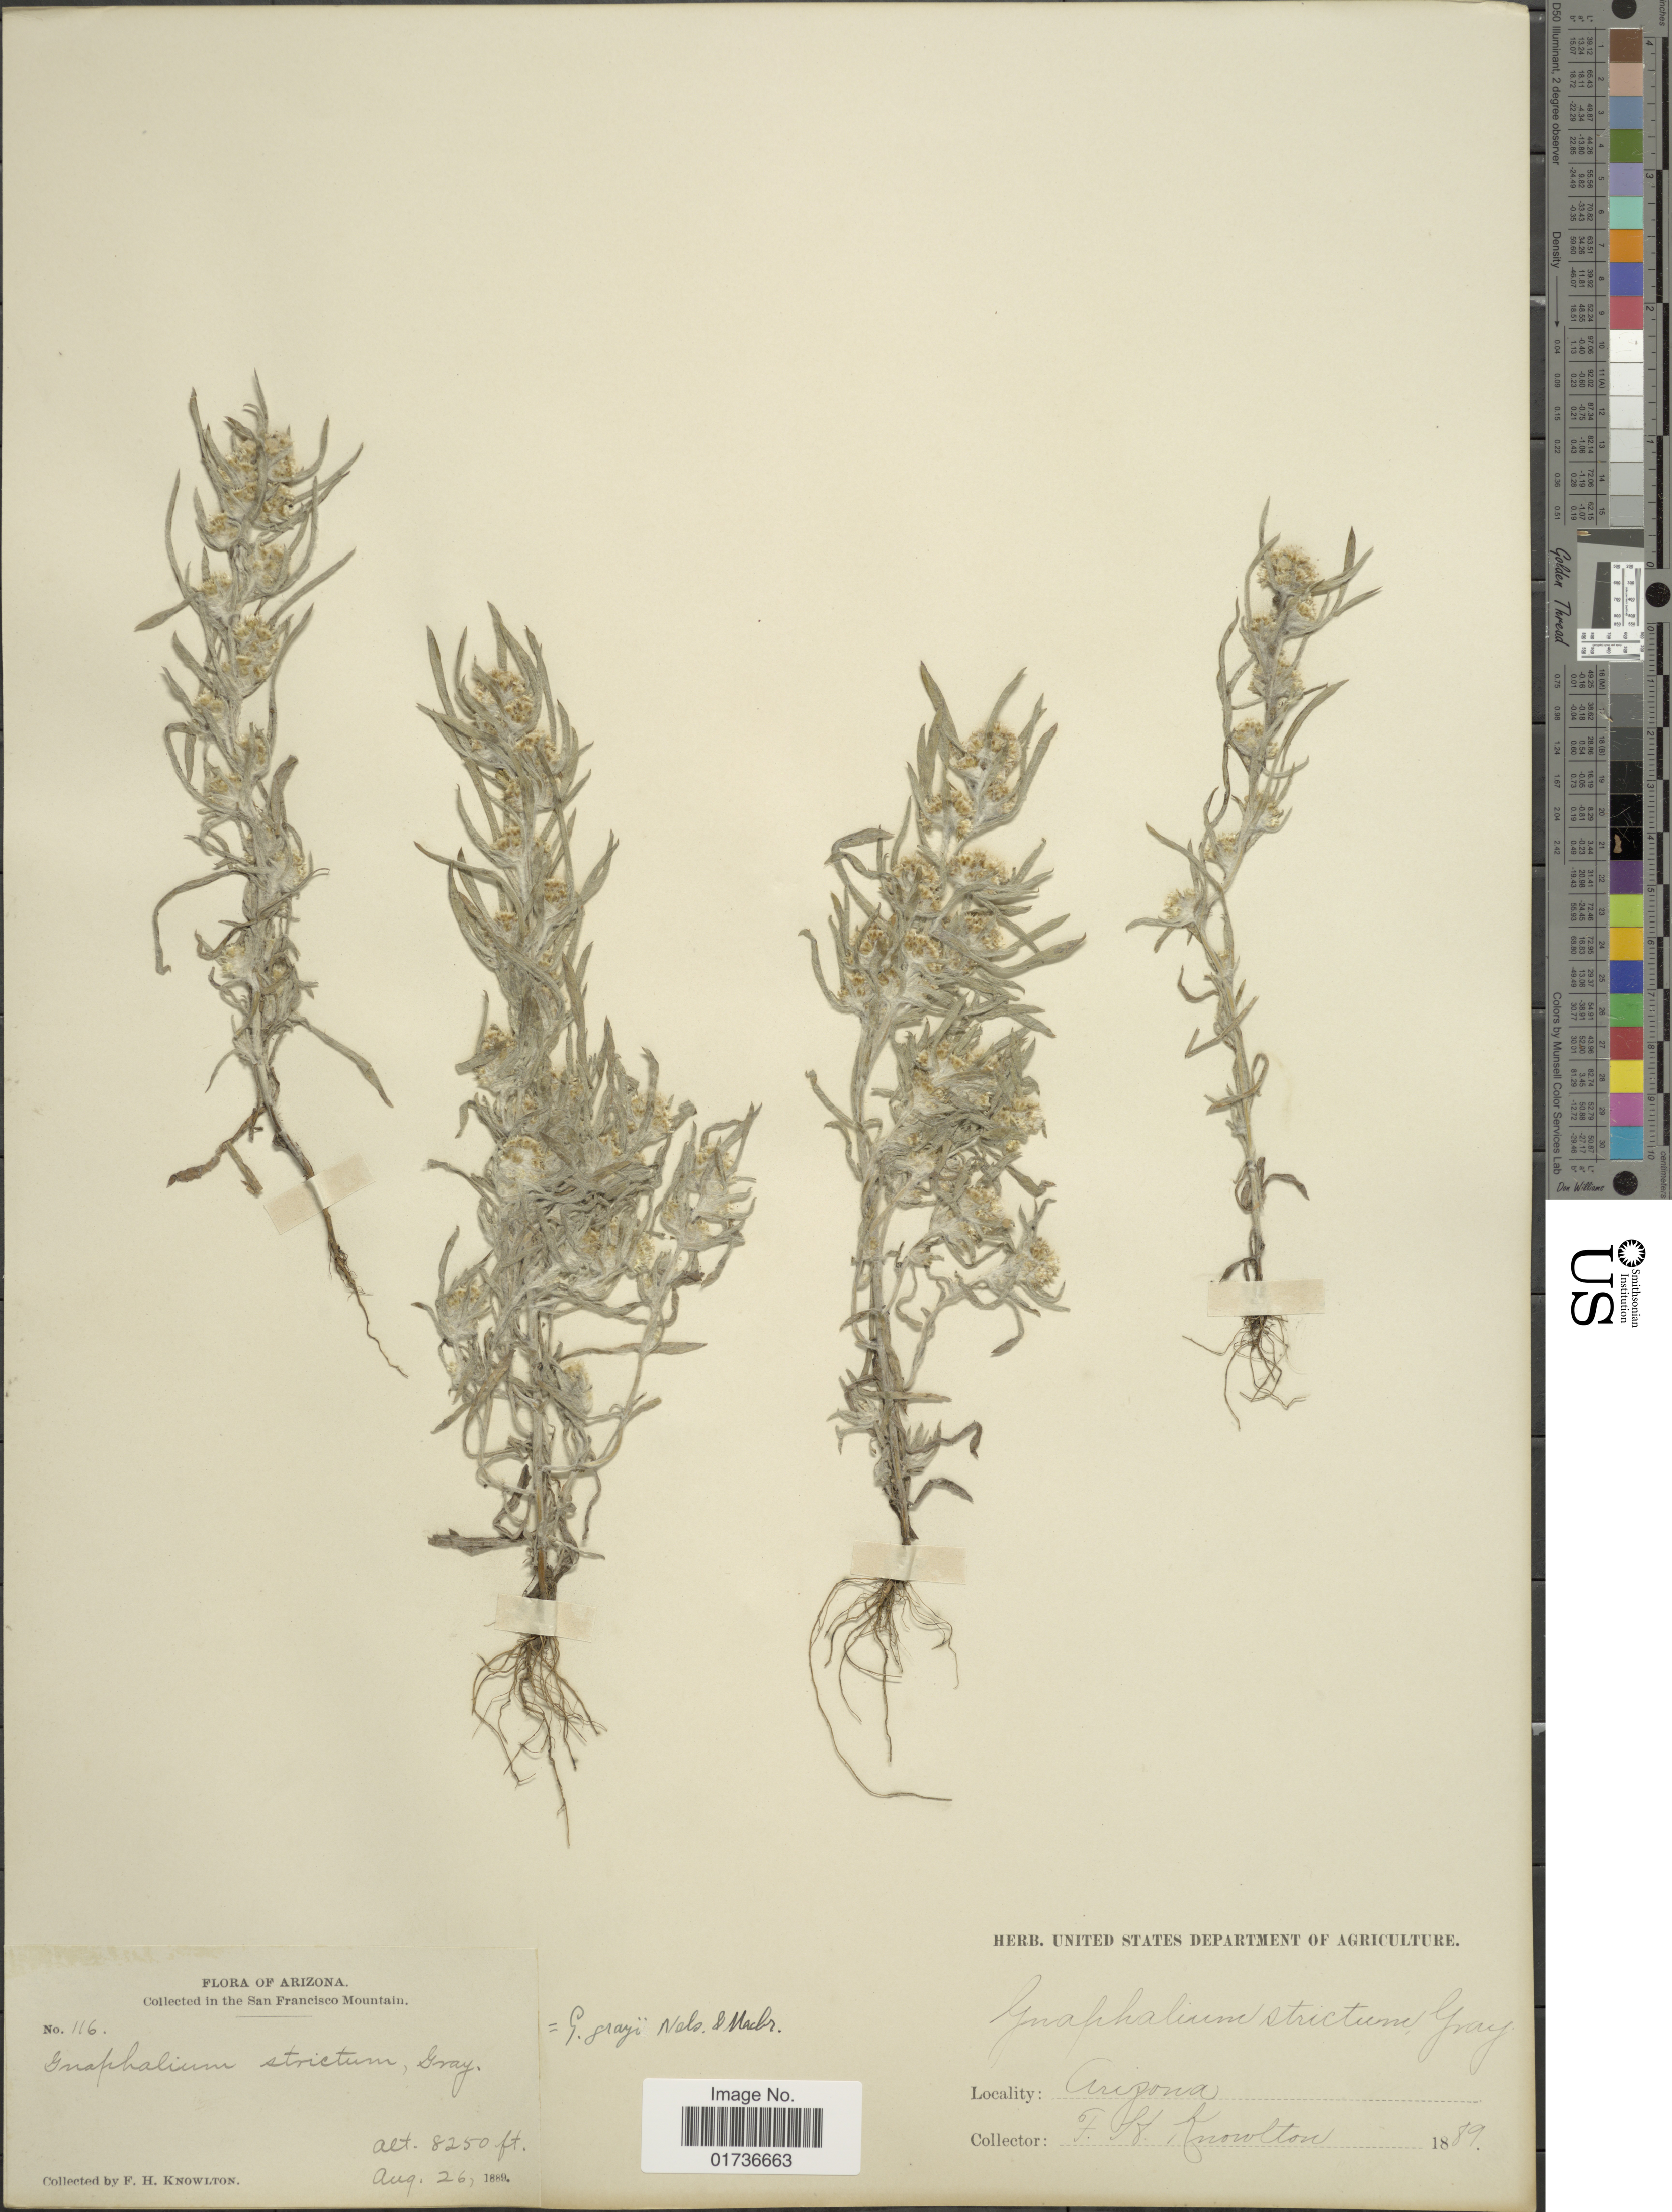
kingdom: Plantae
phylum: Tracheophyta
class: Magnoliopsida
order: Asterales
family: Asteraceae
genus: Gnaphalium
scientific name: Gnaphalium grayi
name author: A. Nelson & J.F. Macbr.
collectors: F. H. Knowlton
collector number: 116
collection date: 1889-08-26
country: United States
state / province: Arizona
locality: In the San Francisco Mountain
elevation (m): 2515